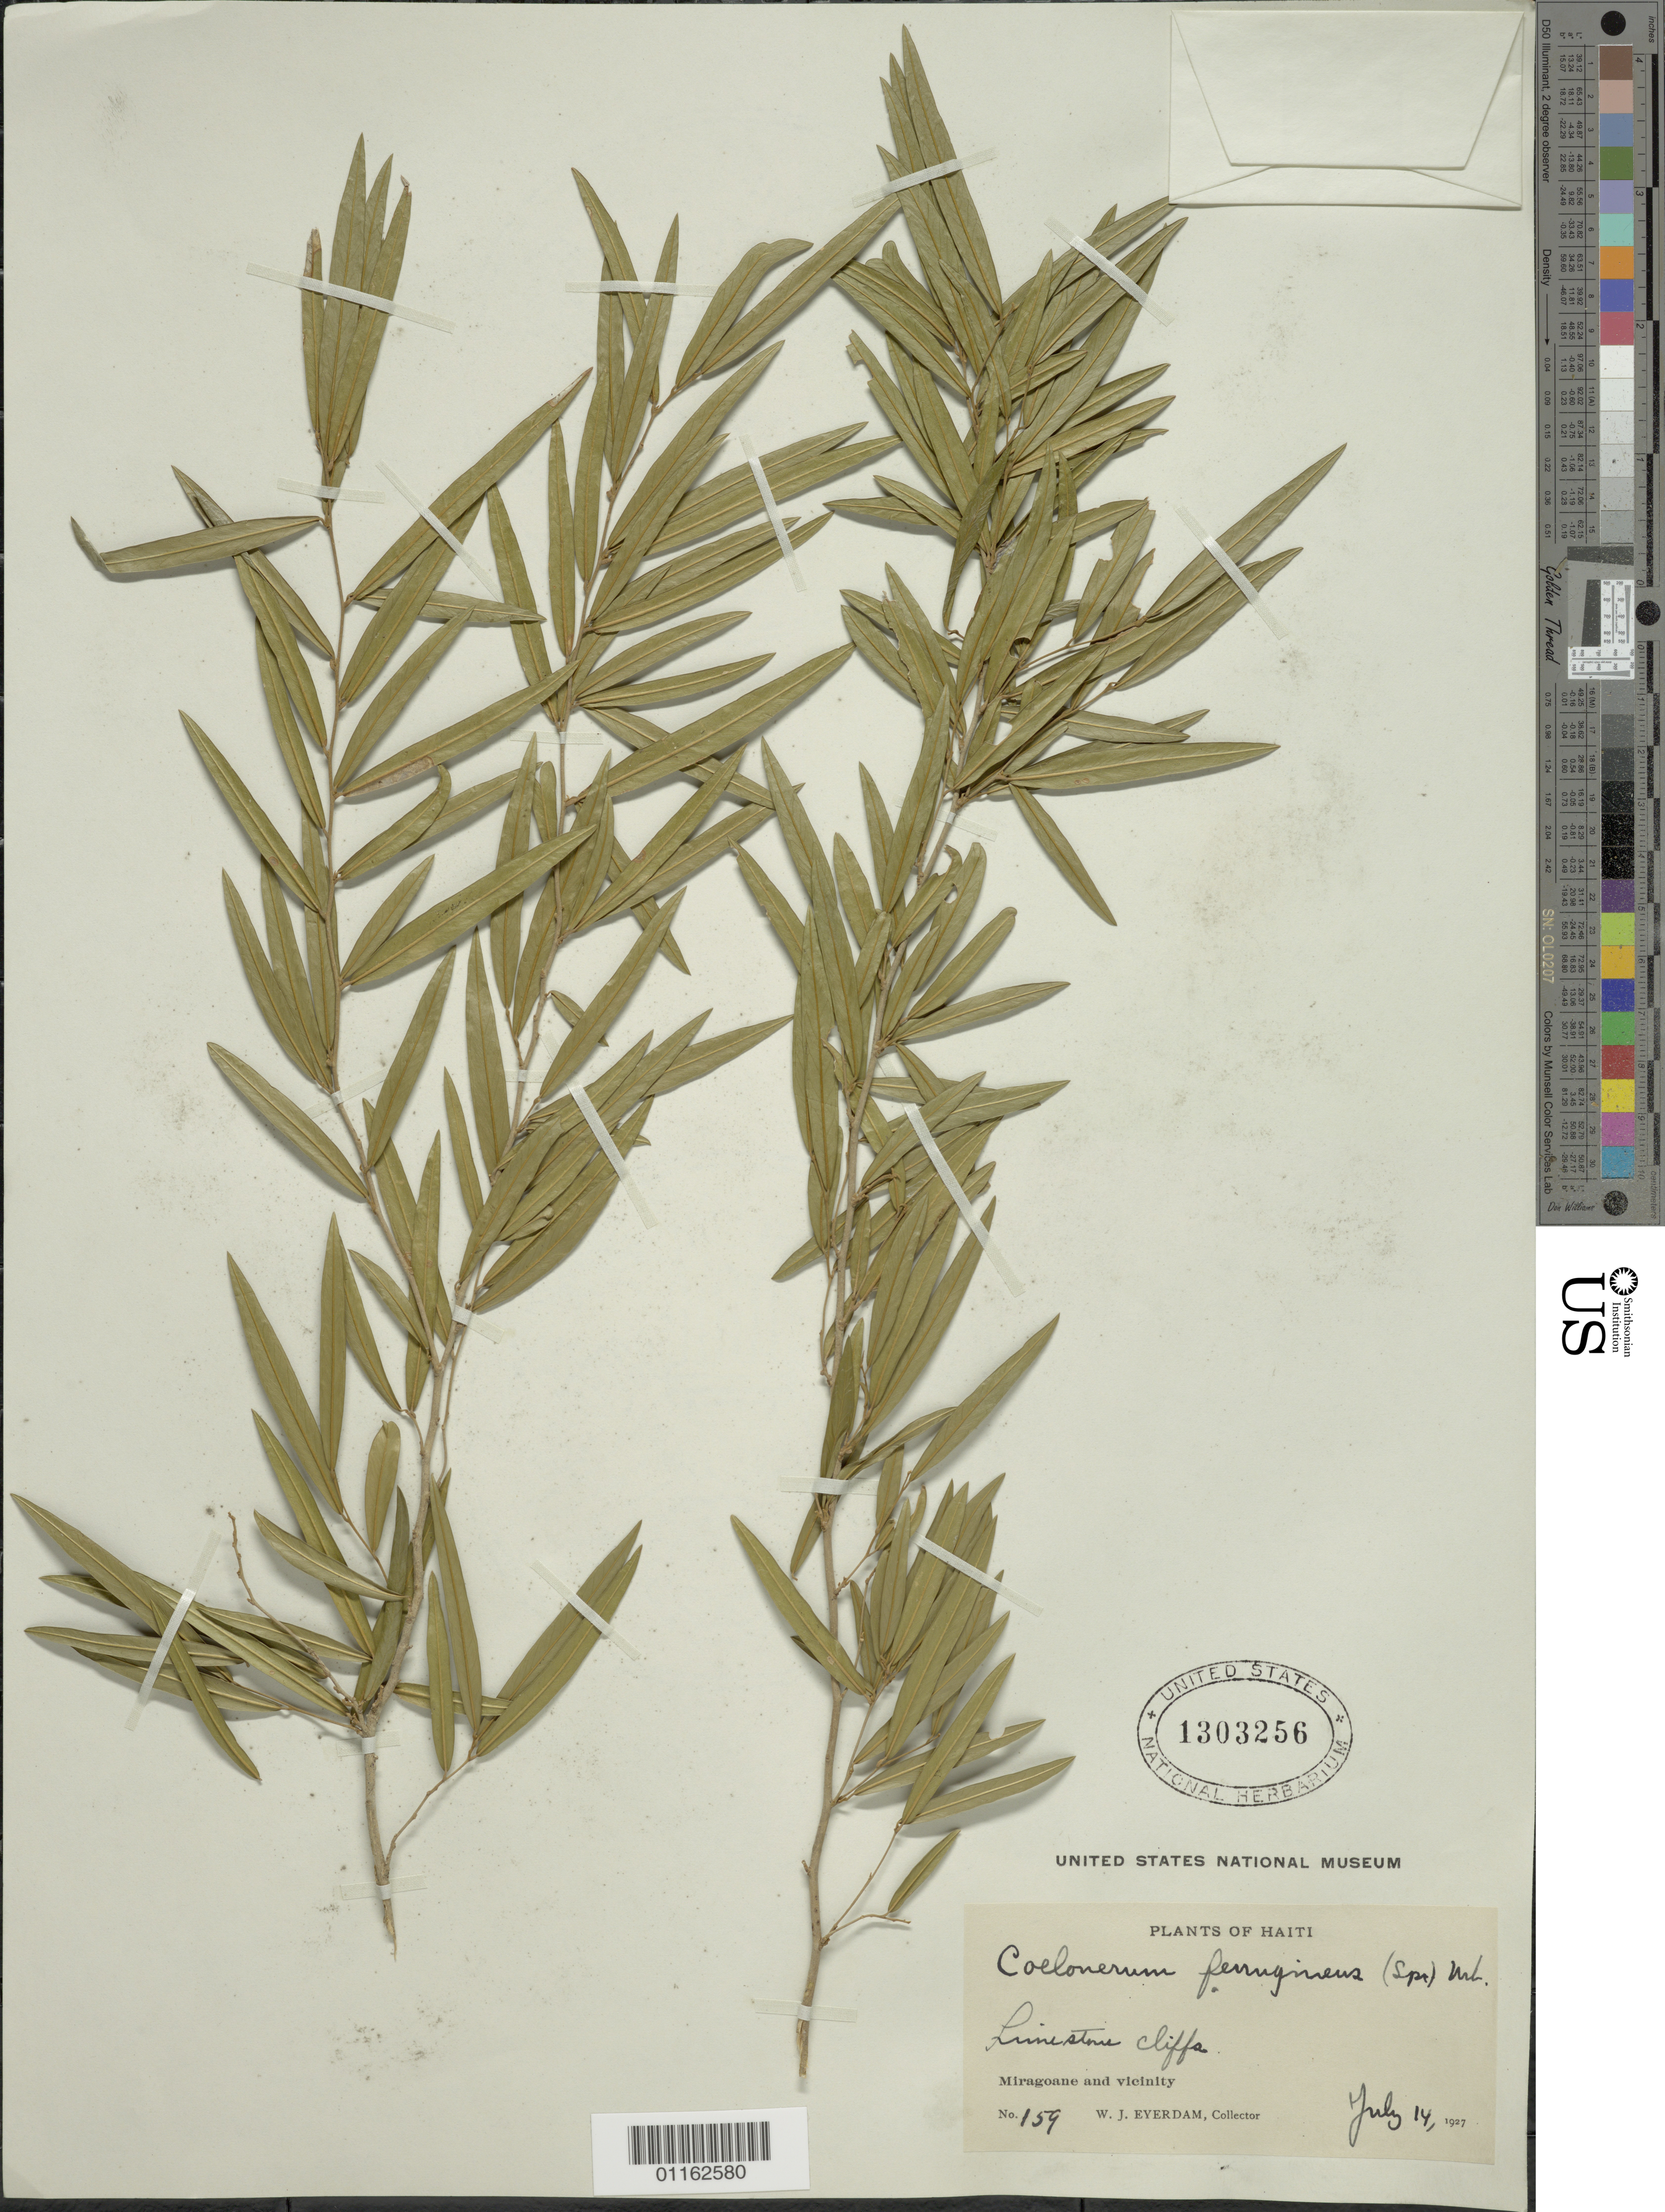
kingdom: Plantae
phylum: Tracheophyta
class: Magnoliopsida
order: Solanales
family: Solanaceae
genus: Coeloneurum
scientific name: Coeloneurum ferrugineum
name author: (Spreng.) Urb.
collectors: W. J. Eyerdam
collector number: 159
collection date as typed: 14 Jul 1927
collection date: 1927-07-14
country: Haiti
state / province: Nippes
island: Hispaniola I.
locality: Miragoane; limestone cliffs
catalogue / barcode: US 1303256